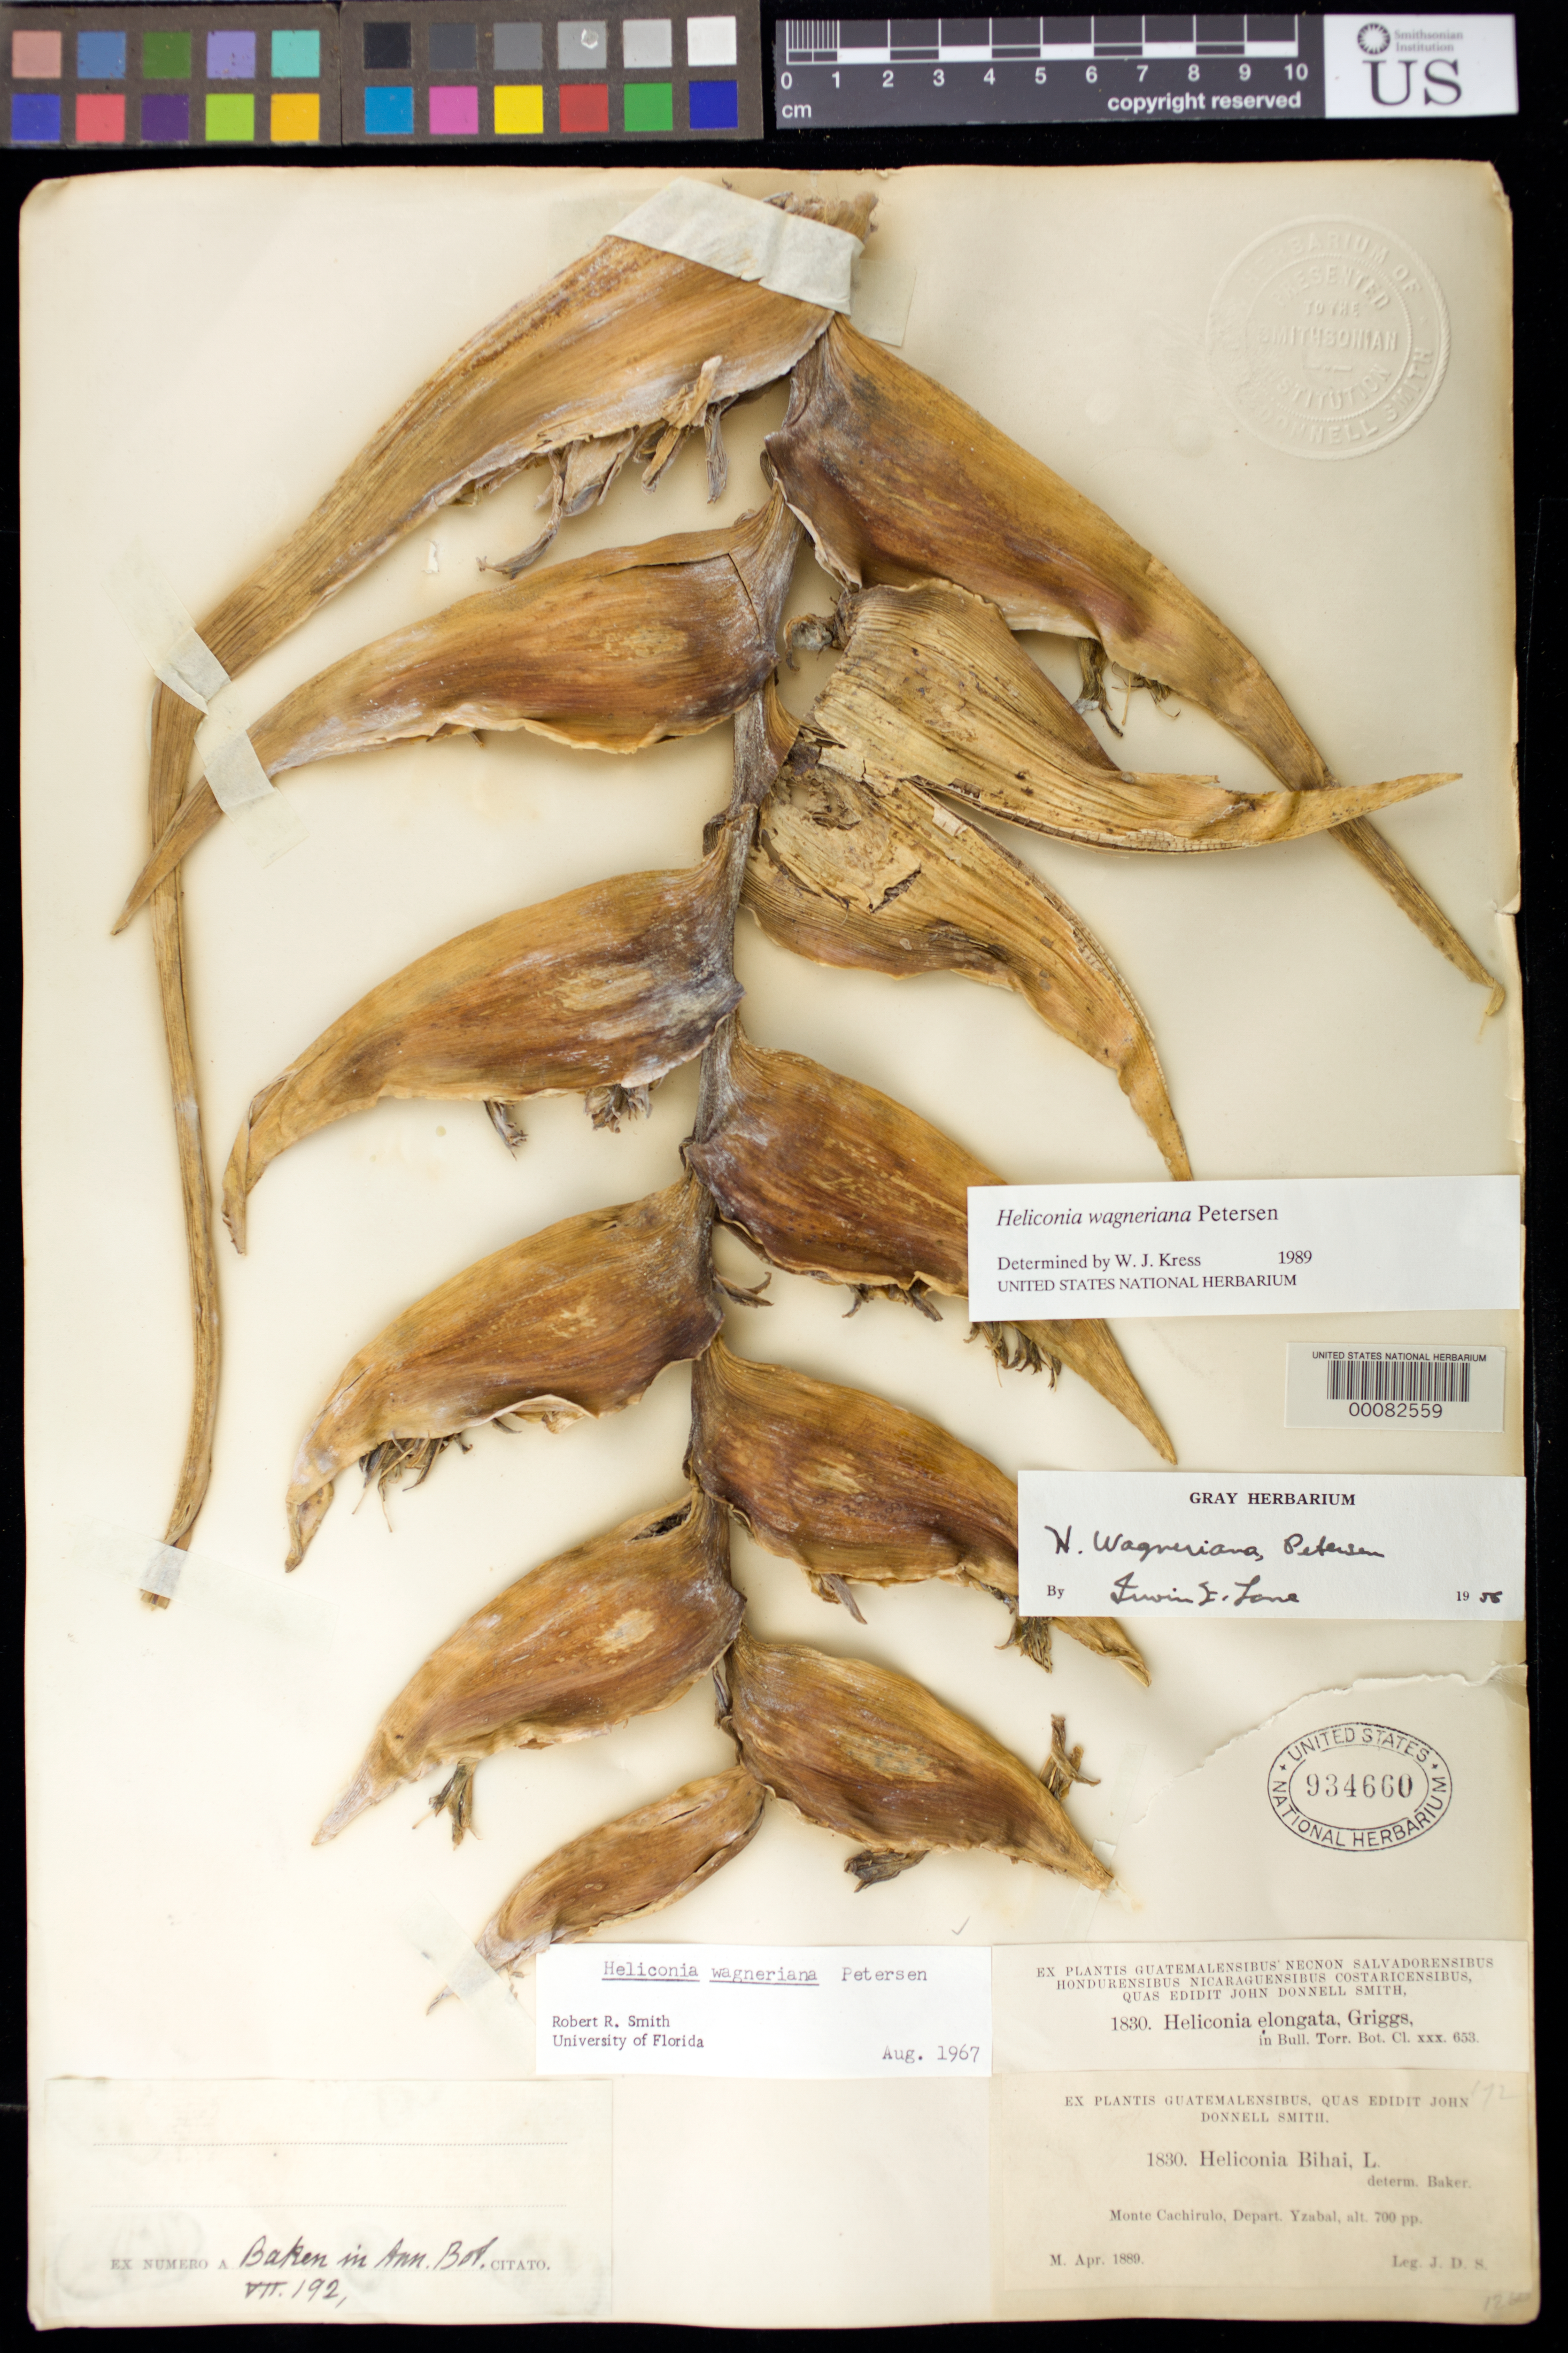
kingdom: Plantae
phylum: Tracheophyta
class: Liliopsida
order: Zingiberales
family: Heliconiaceae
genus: Heliconia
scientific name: Heliconia wagneriana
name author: Petersen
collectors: J. Donnell Smith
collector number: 1830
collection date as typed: Apr 1889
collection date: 1889-04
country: Guatemala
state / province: Izabal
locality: Monte Cachirulo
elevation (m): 213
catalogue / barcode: US 934660